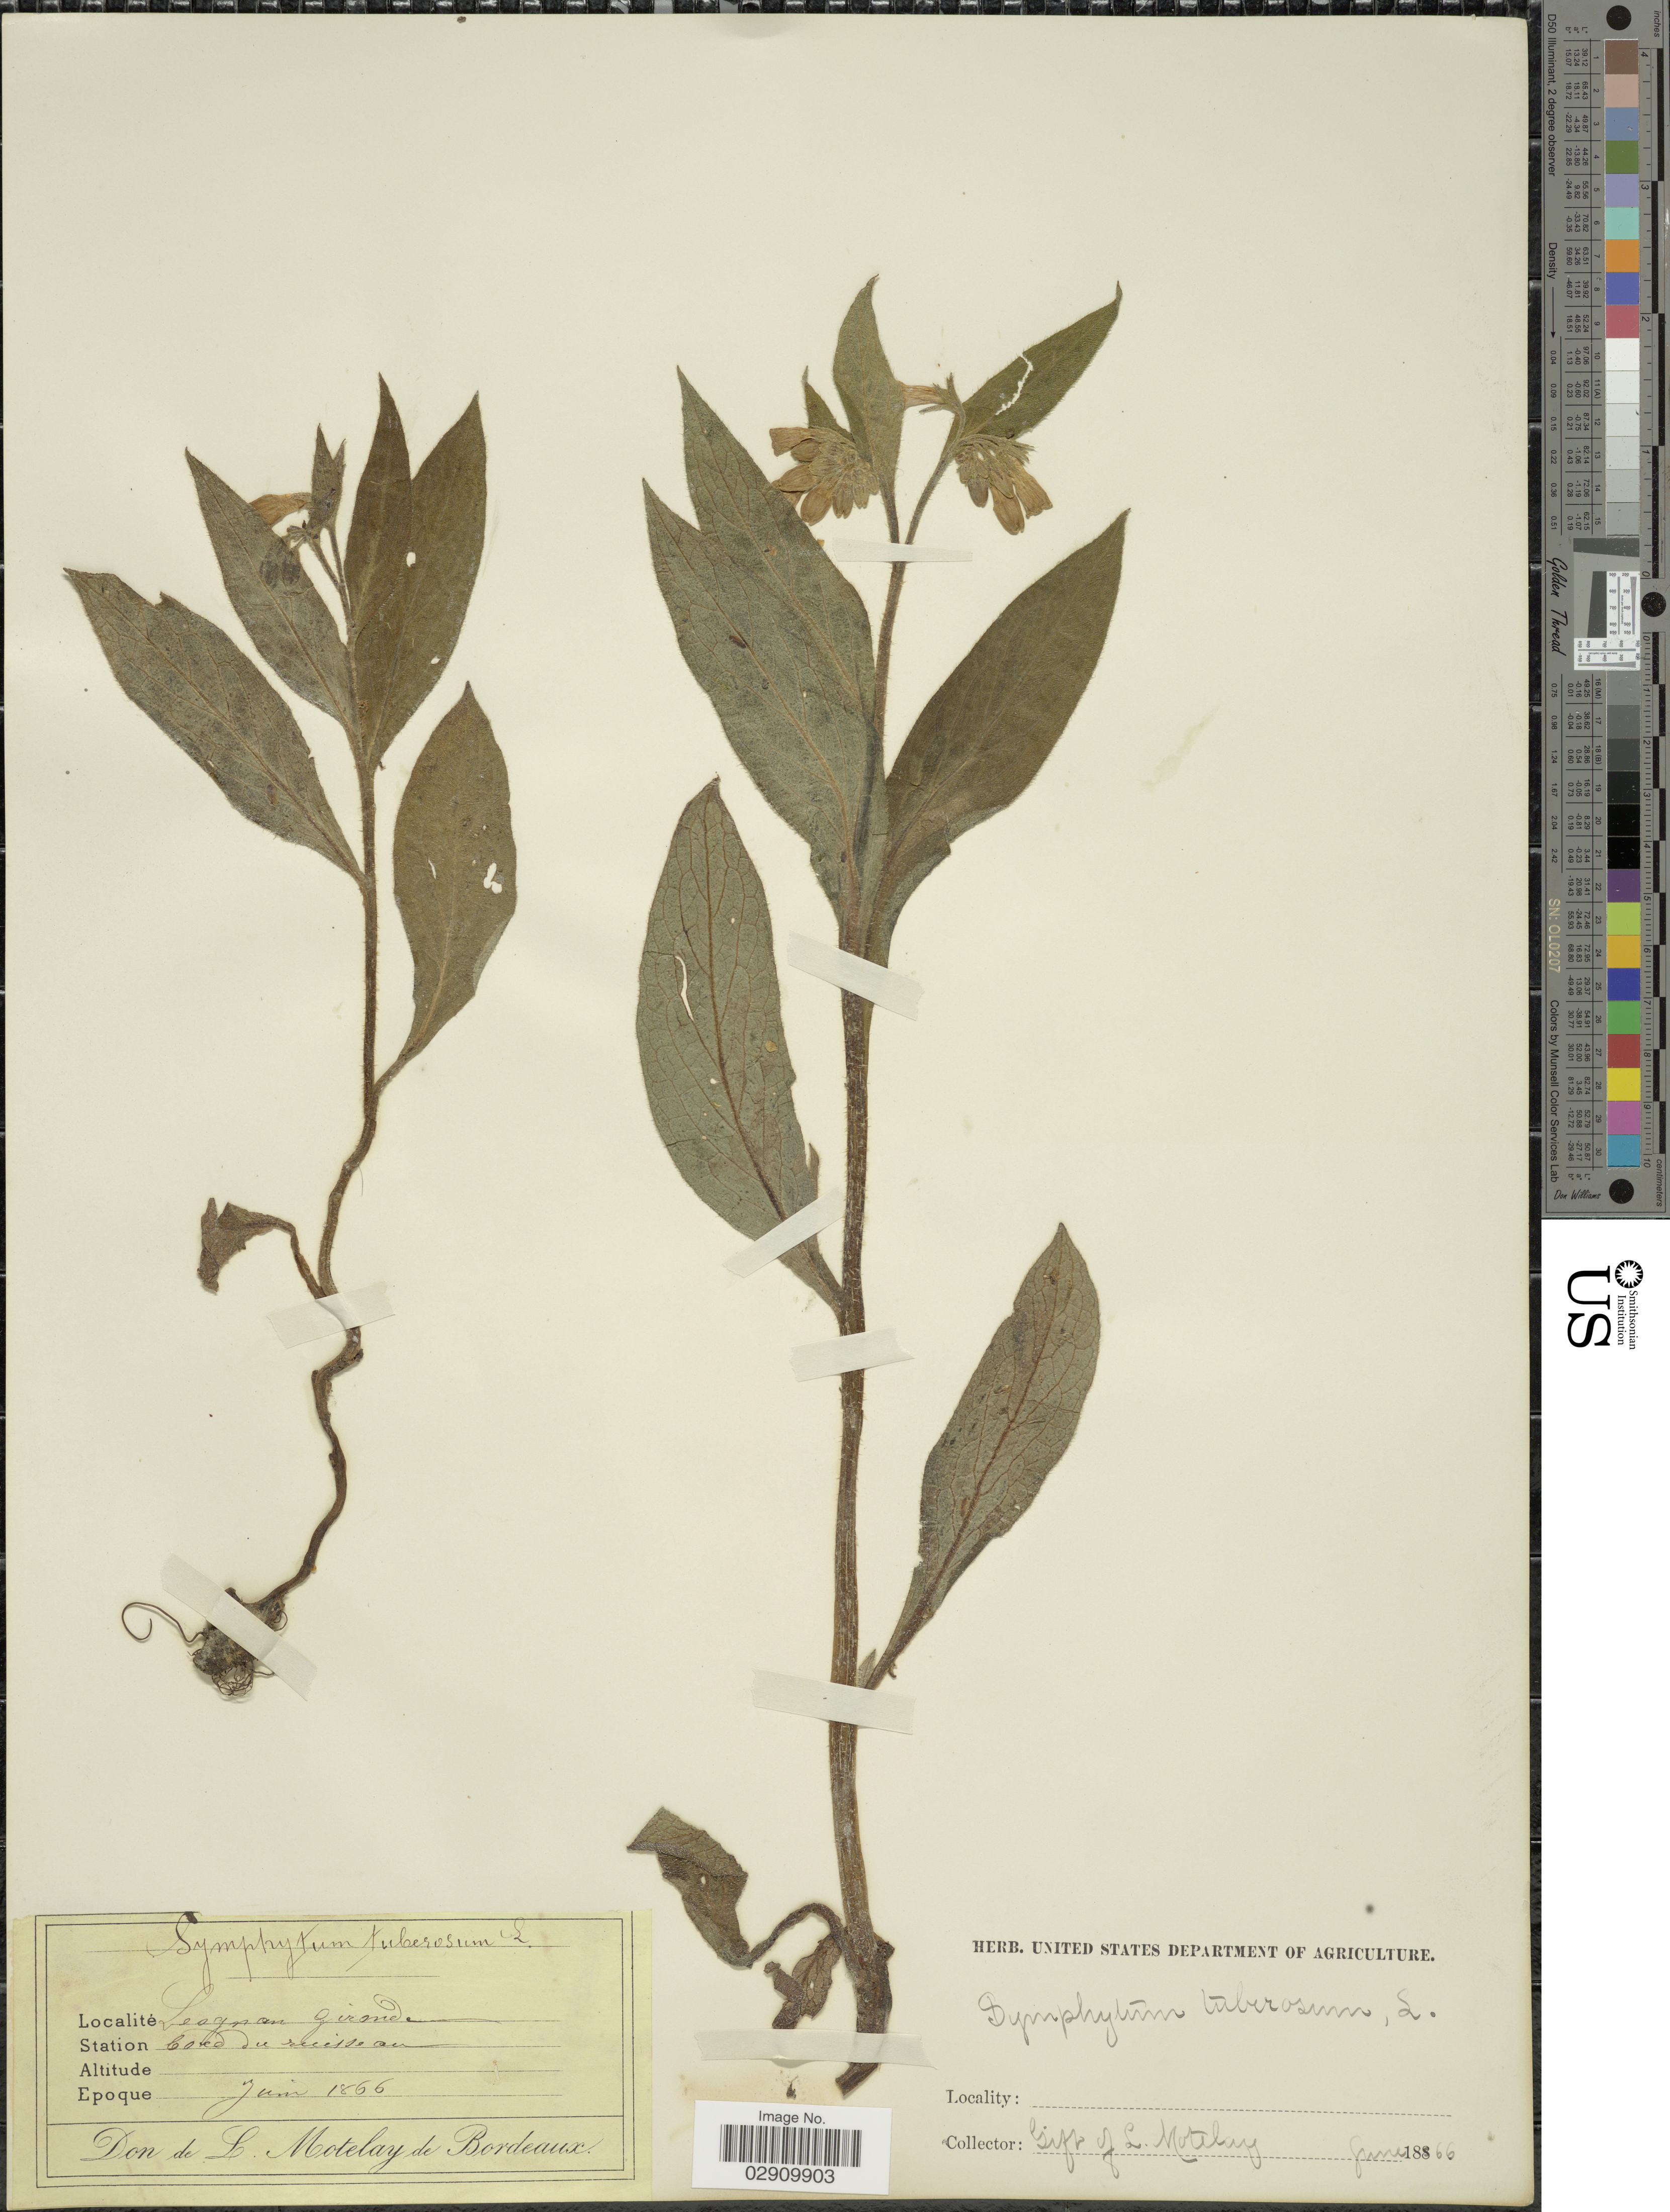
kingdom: Plantae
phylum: Tracheophyta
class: Magnoliopsida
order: Boraginales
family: Boraginaceae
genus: Symphytum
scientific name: Symphytum tuberosum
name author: L.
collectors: L. Motelay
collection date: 1866-06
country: France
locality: Leognan Gironde, Station bord du ruisseau.